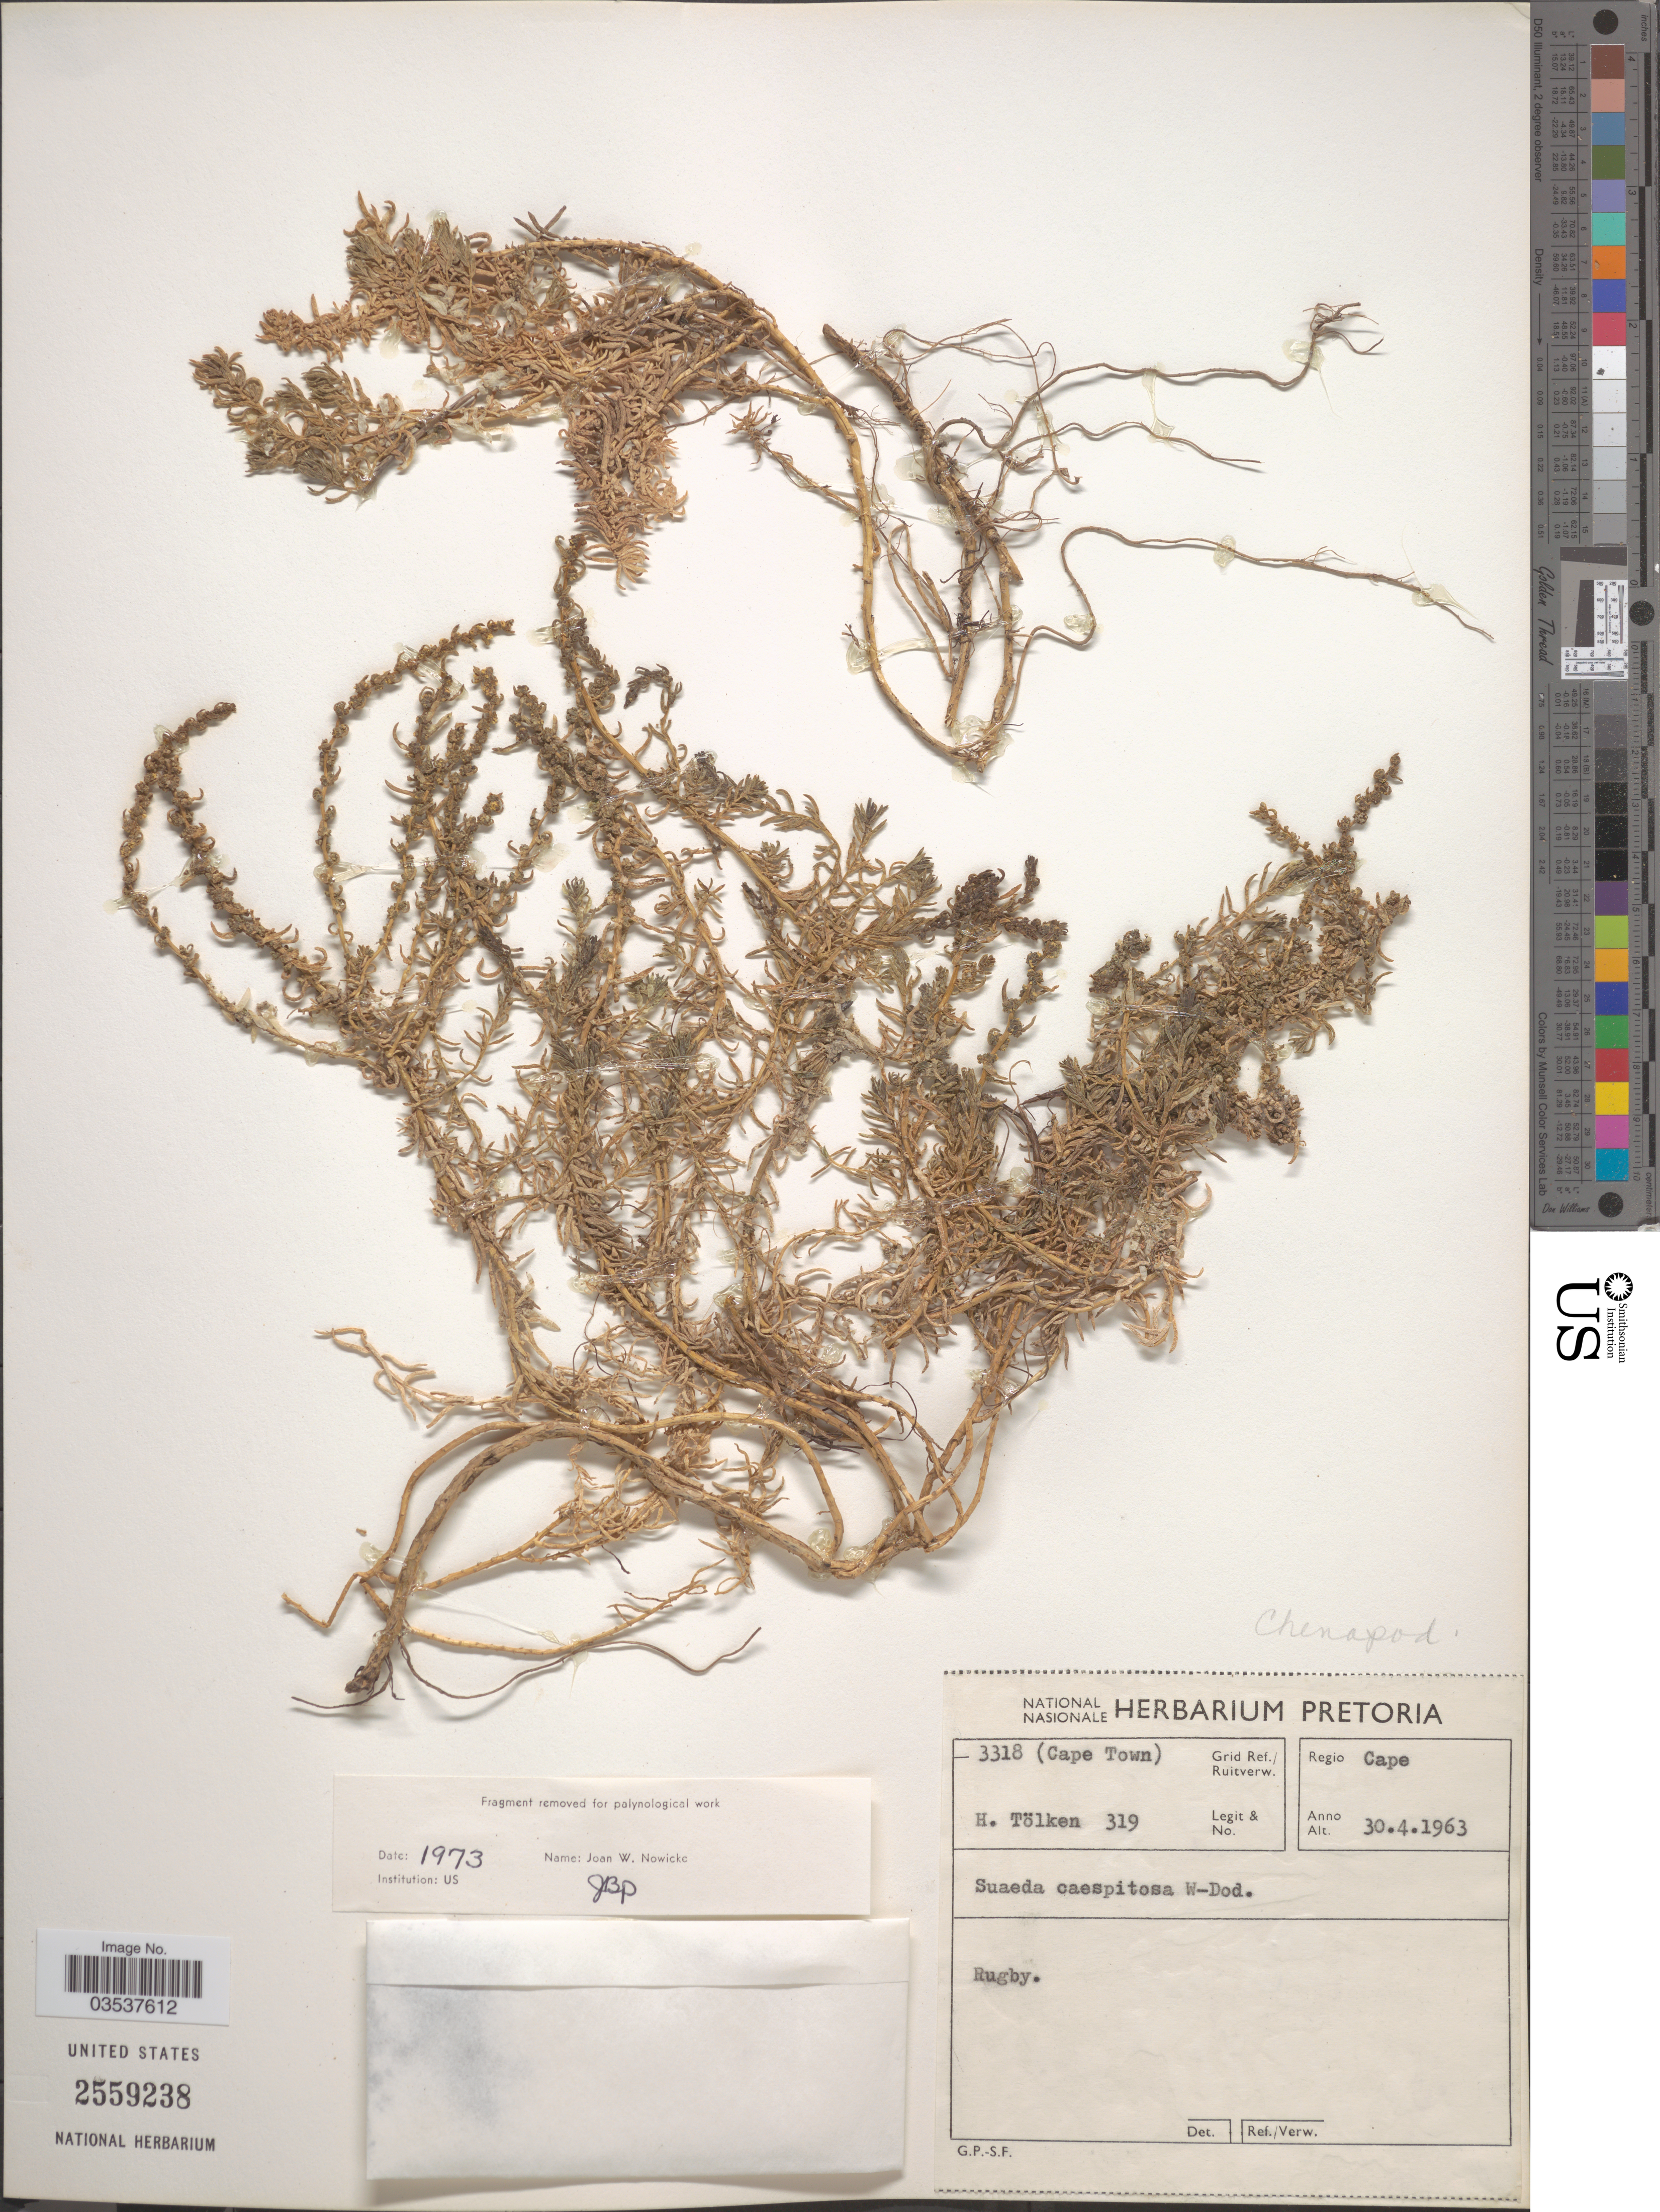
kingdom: Plantae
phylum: Tracheophyta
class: Magnoliopsida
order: Caryophyllales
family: Amaranthaceae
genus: Suaeda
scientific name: Suaeda caespitosa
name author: Wolley-Dod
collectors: H. R. Tölken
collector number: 319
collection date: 1963-04-30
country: South Africa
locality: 3318 (Cape Town) Grid Ref. Regio Cape. Rugby.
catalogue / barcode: US 2559238